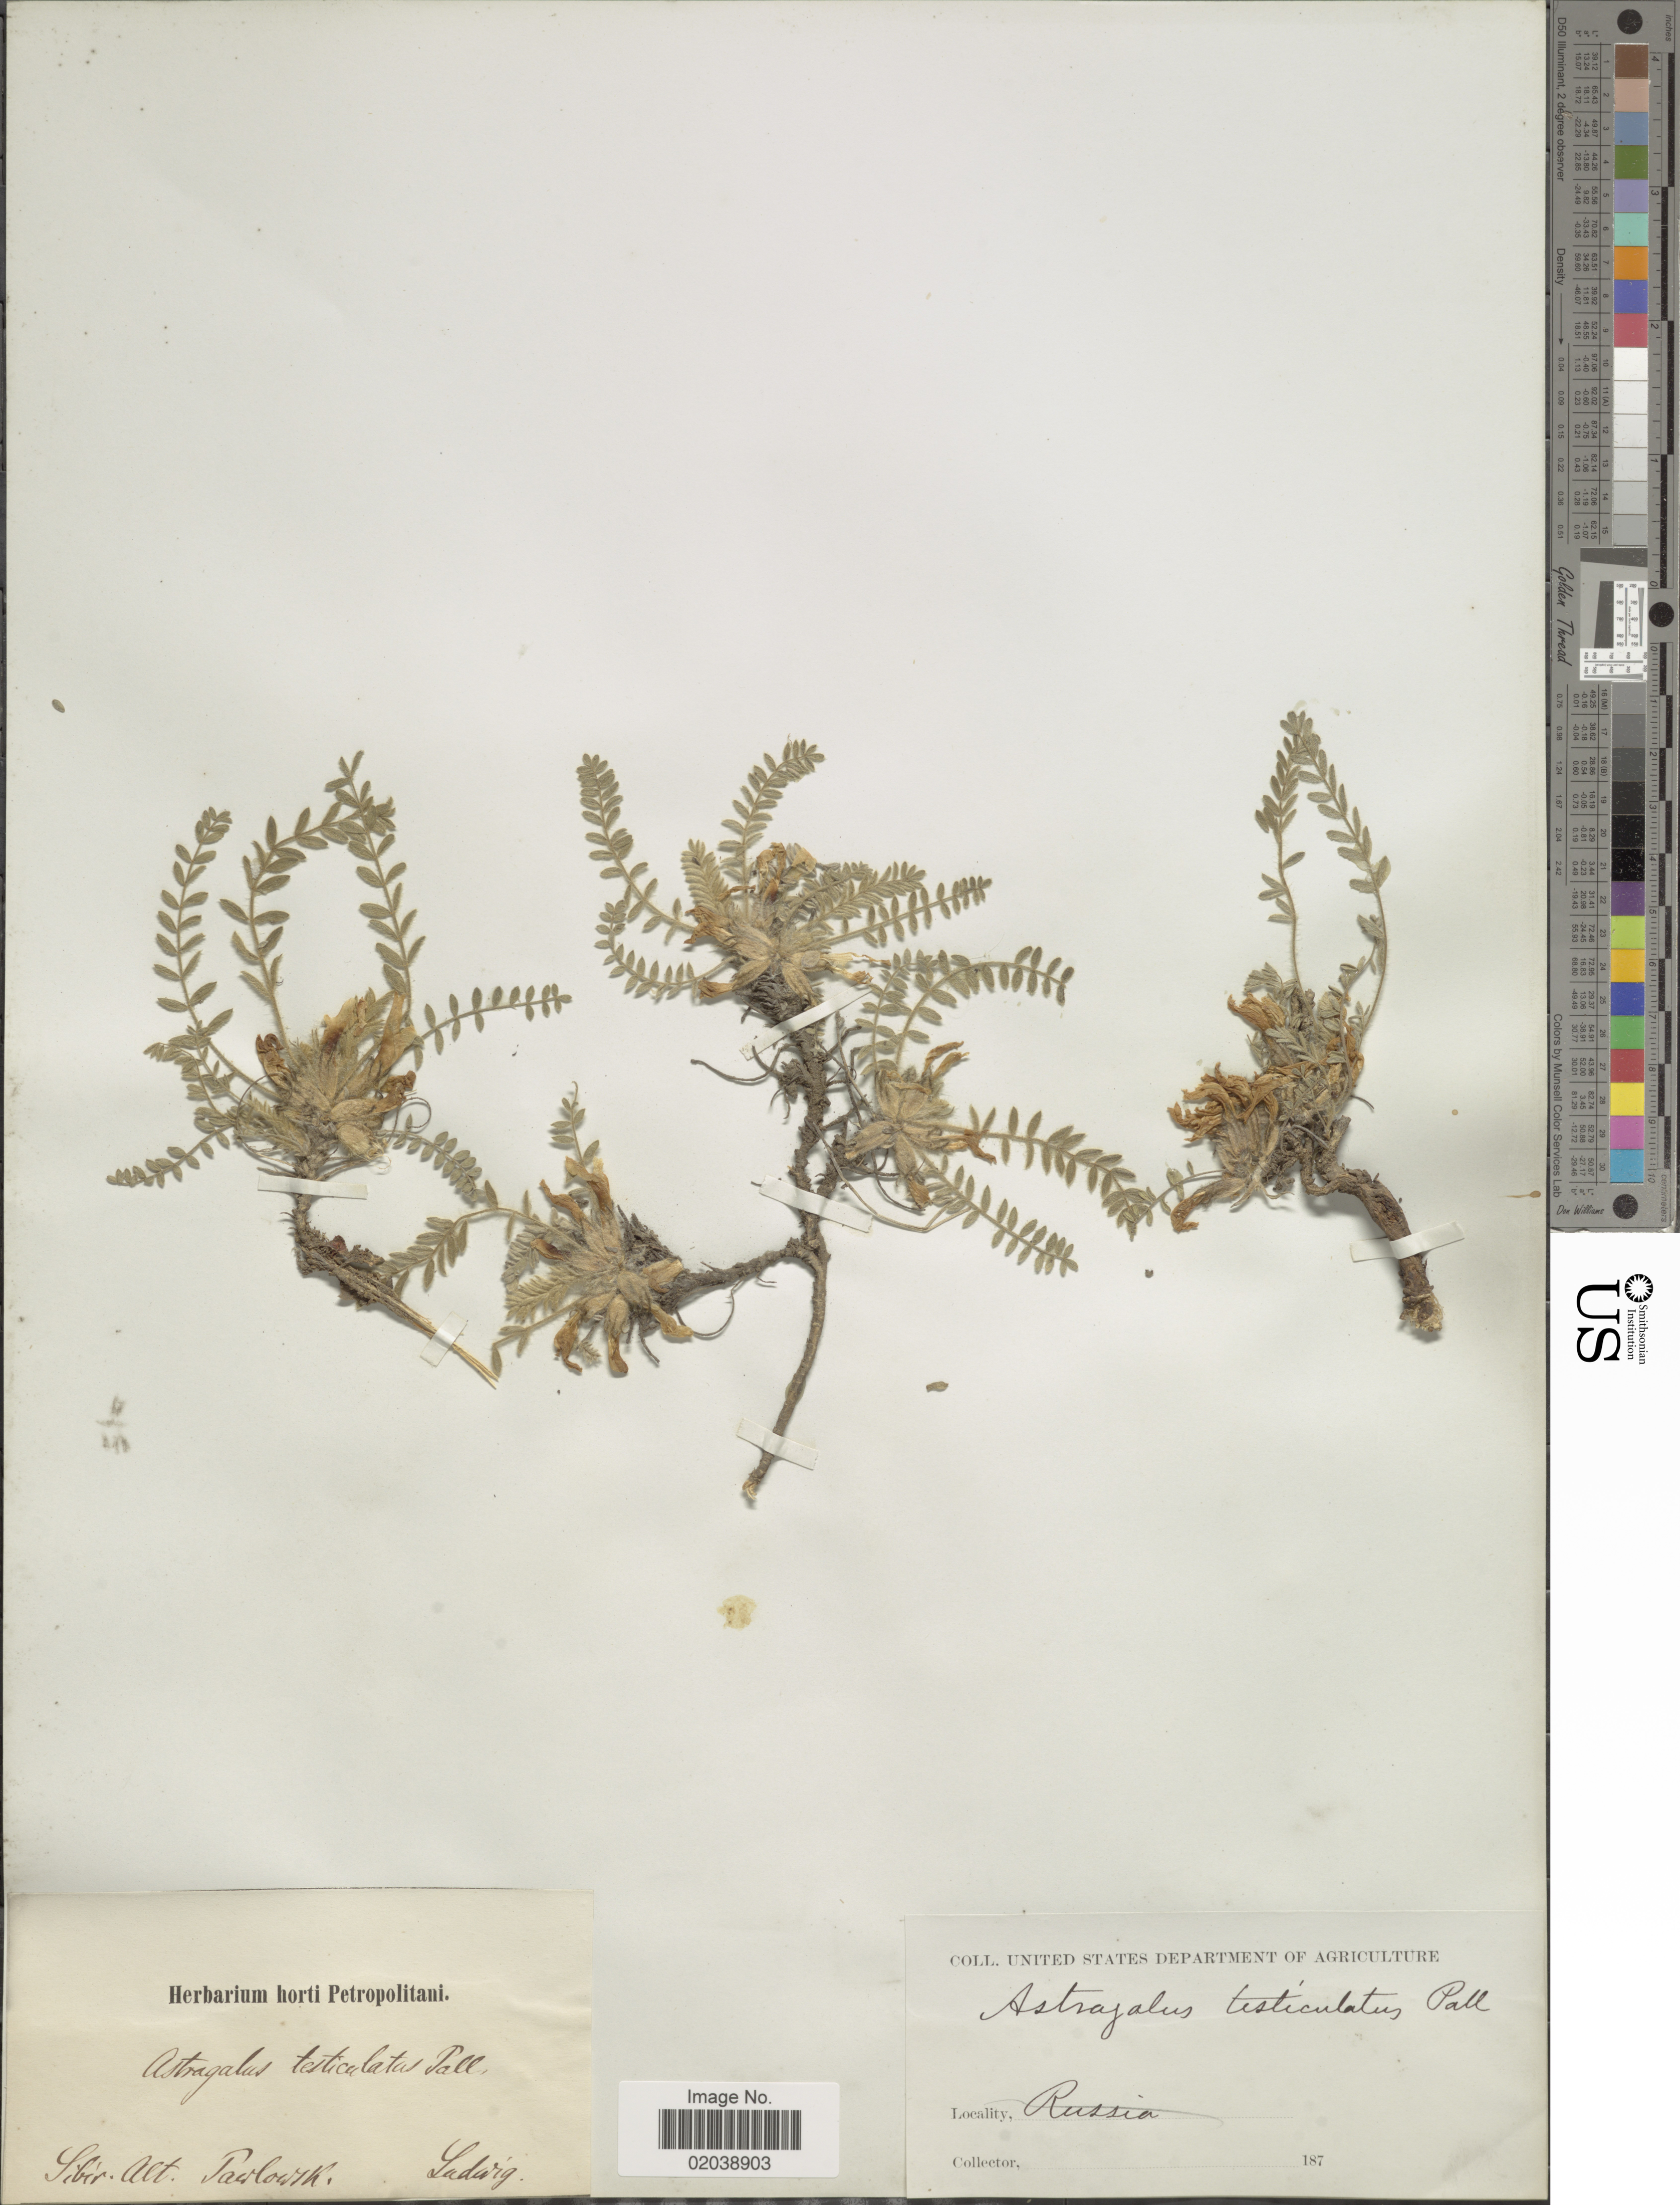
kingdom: Plantae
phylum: Tracheophyta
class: Magnoliopsida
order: Fabales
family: Fabaceae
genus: Astragalus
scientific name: Astragalus testiculatus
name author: Pall.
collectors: B. Pawlowski & Ludwig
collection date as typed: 187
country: Russian Federation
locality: Sibir Alt.